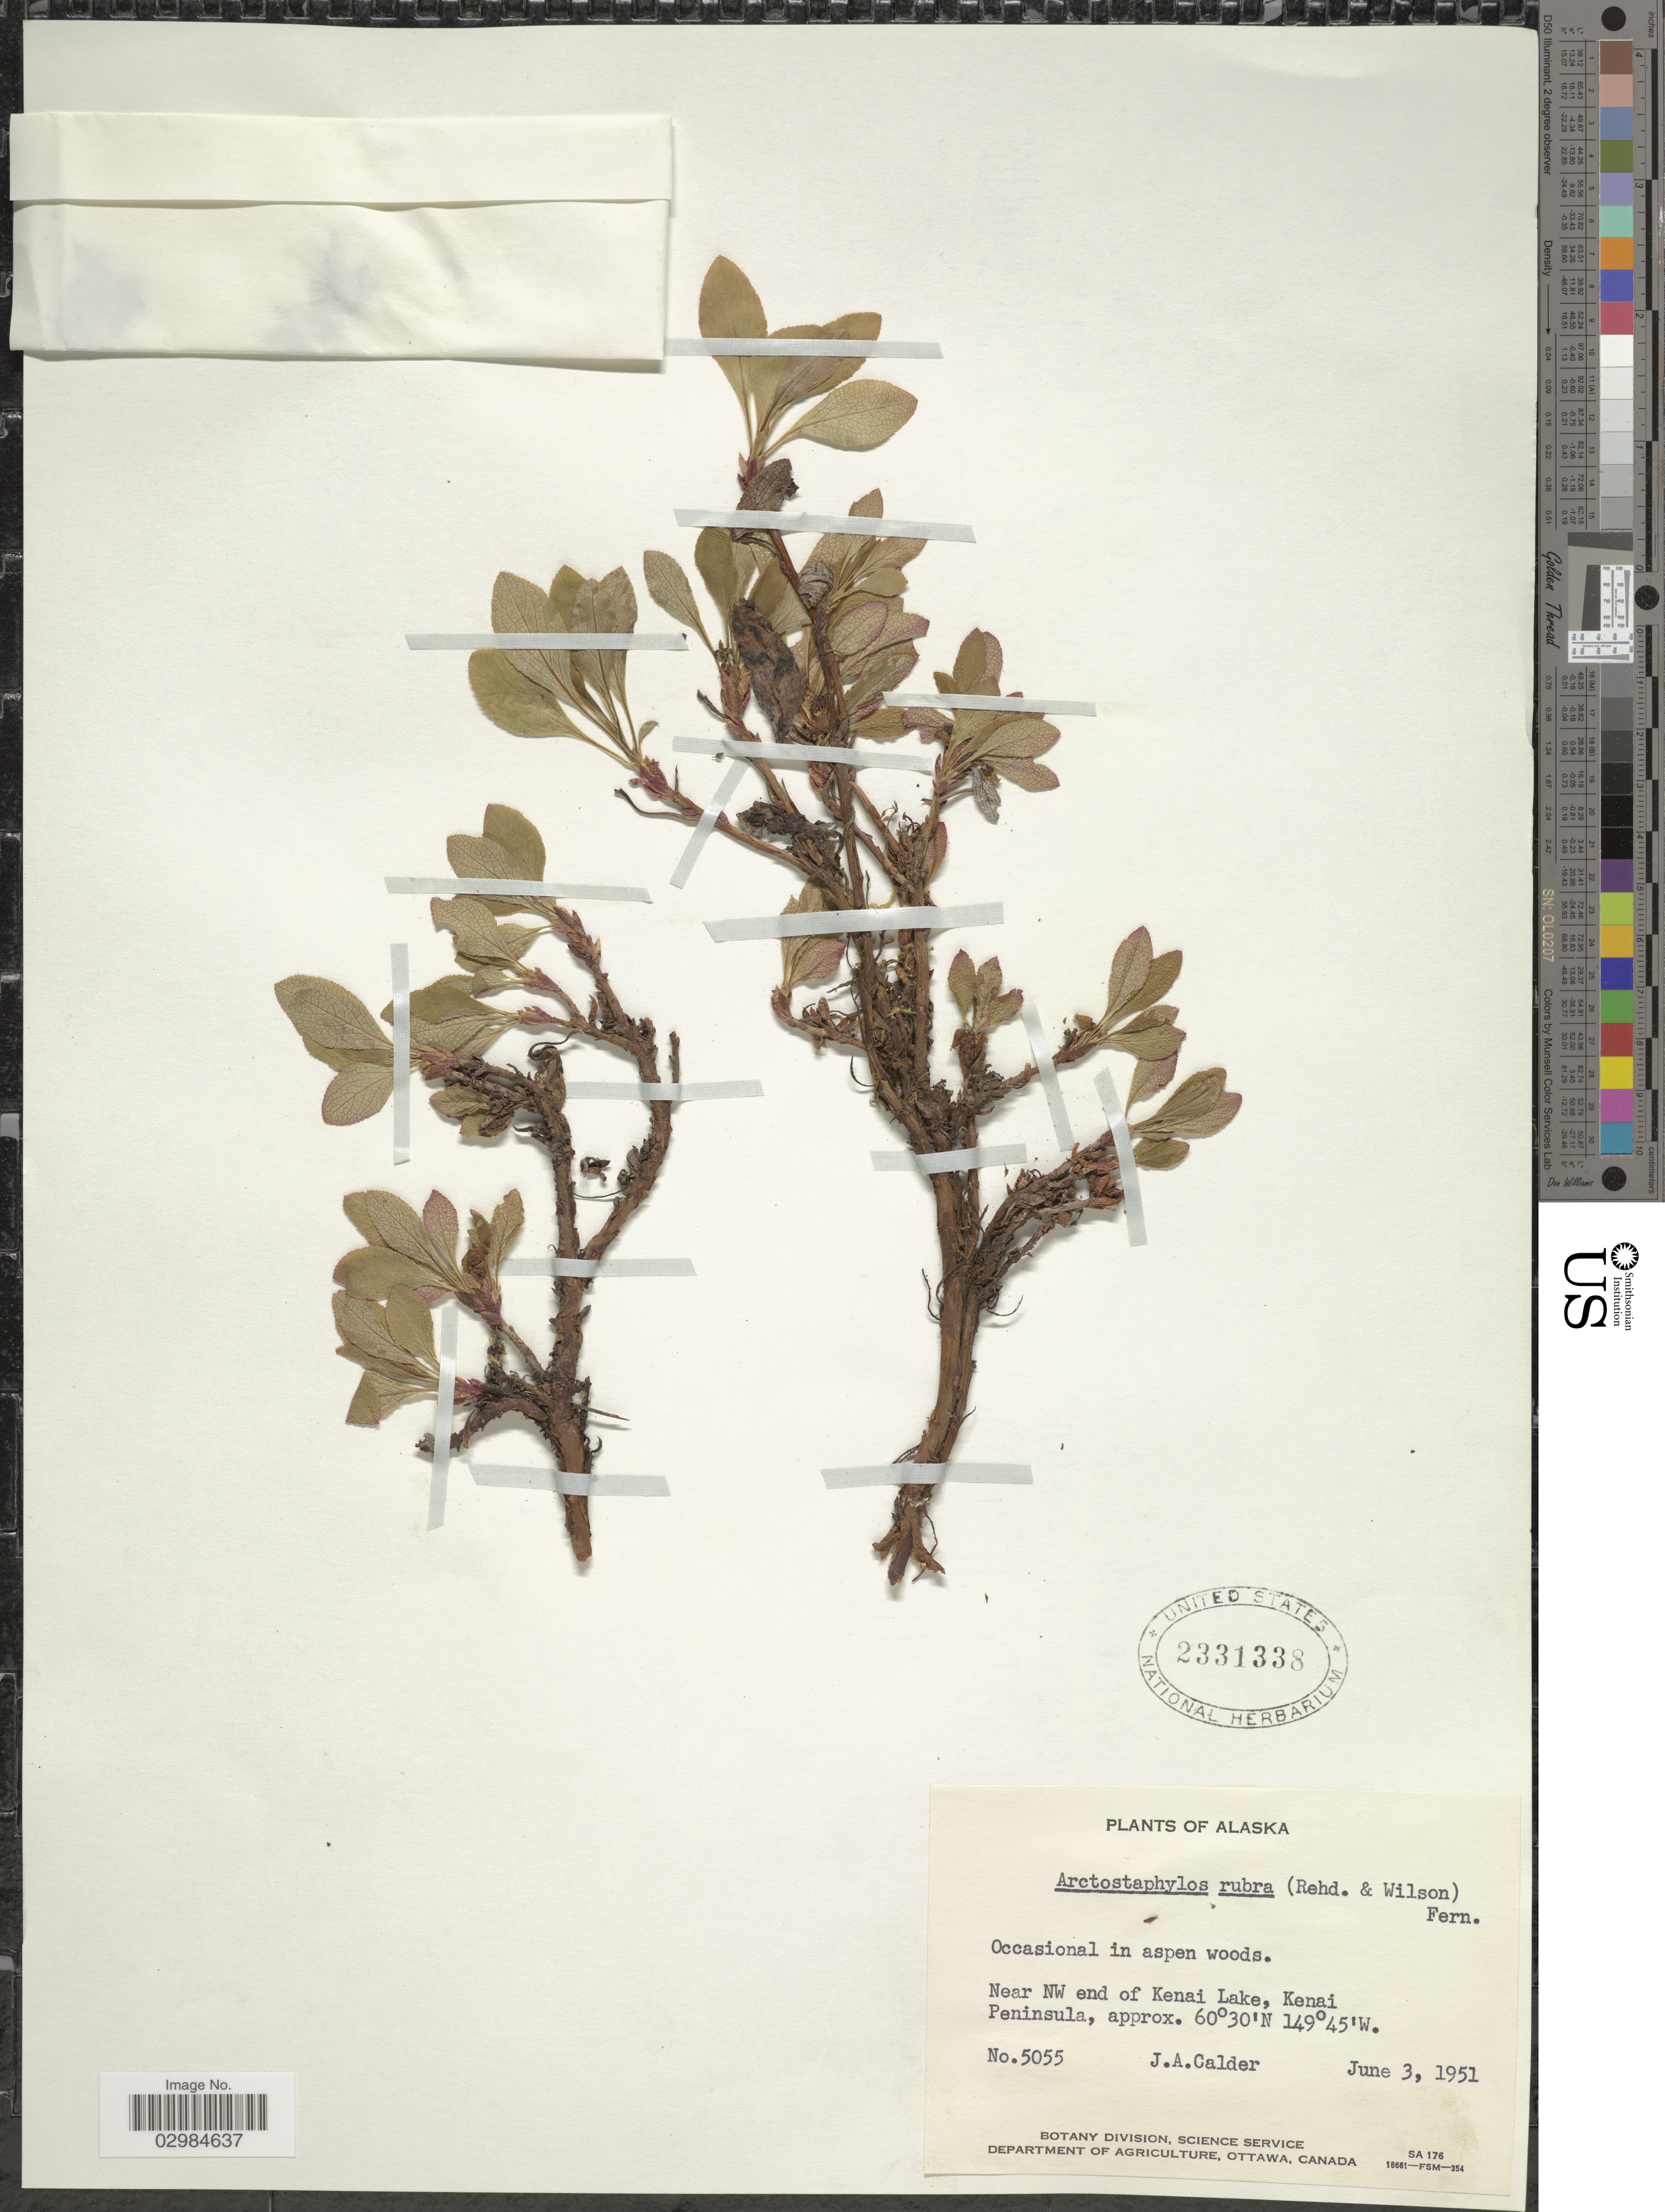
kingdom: Plantae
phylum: Tracheophyta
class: Magnoliopsida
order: Ericales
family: Ericaceae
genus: Arctostaphylos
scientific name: Arctostaphylos rubra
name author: (Rehder & E.H. Wilson) Fernald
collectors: J. A. Calder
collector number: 5055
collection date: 1951-06-03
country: United States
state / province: Alaska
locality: Near NW end of Kenai Lake, Kenai Peninsula.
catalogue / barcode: US 2331338